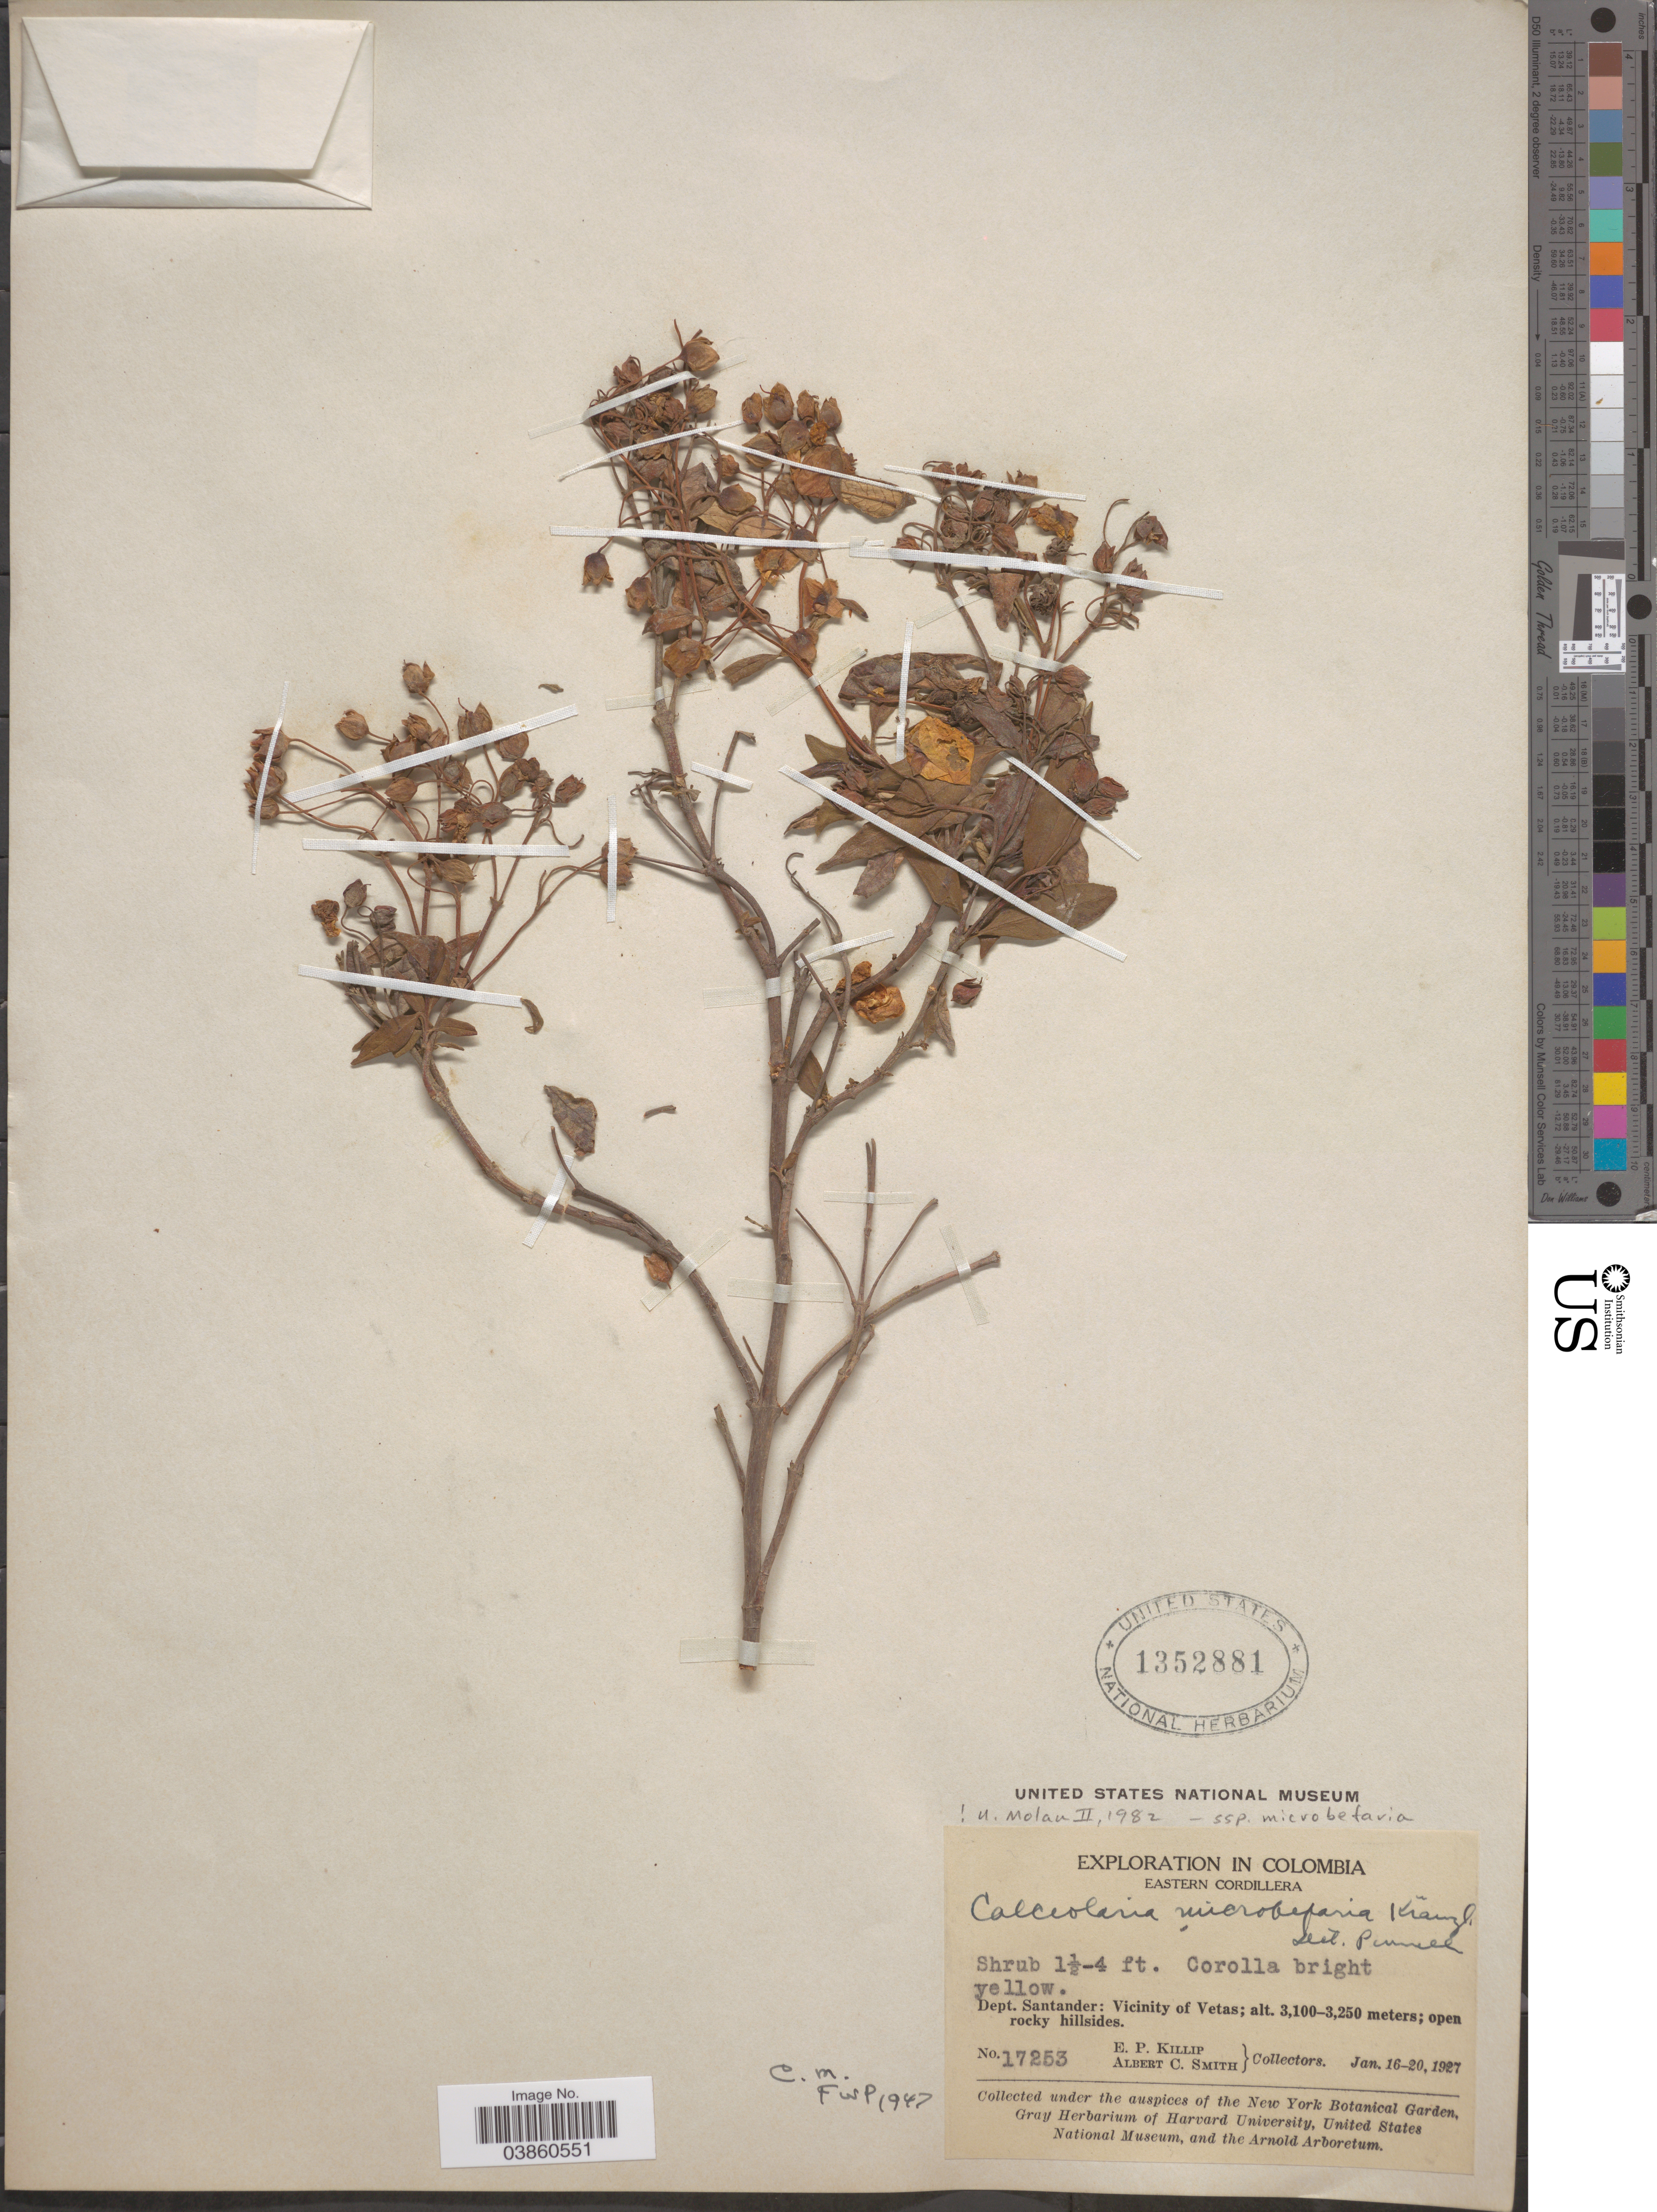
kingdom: Plantae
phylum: Tracheophyta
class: Magnoliopsida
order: Lamiales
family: Calceolariaceae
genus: Calceolaria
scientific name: Calceolaria microbefaria subsp. microbefaria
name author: Kränzl.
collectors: E. P. Killip & A. C. Smith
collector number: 17253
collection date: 1927-01-16/1927-01-20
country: Colombia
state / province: Santander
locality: Eastern Cordillera. Dept. Santander: Vicinity of Vetas.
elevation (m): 3100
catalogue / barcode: US 1352881